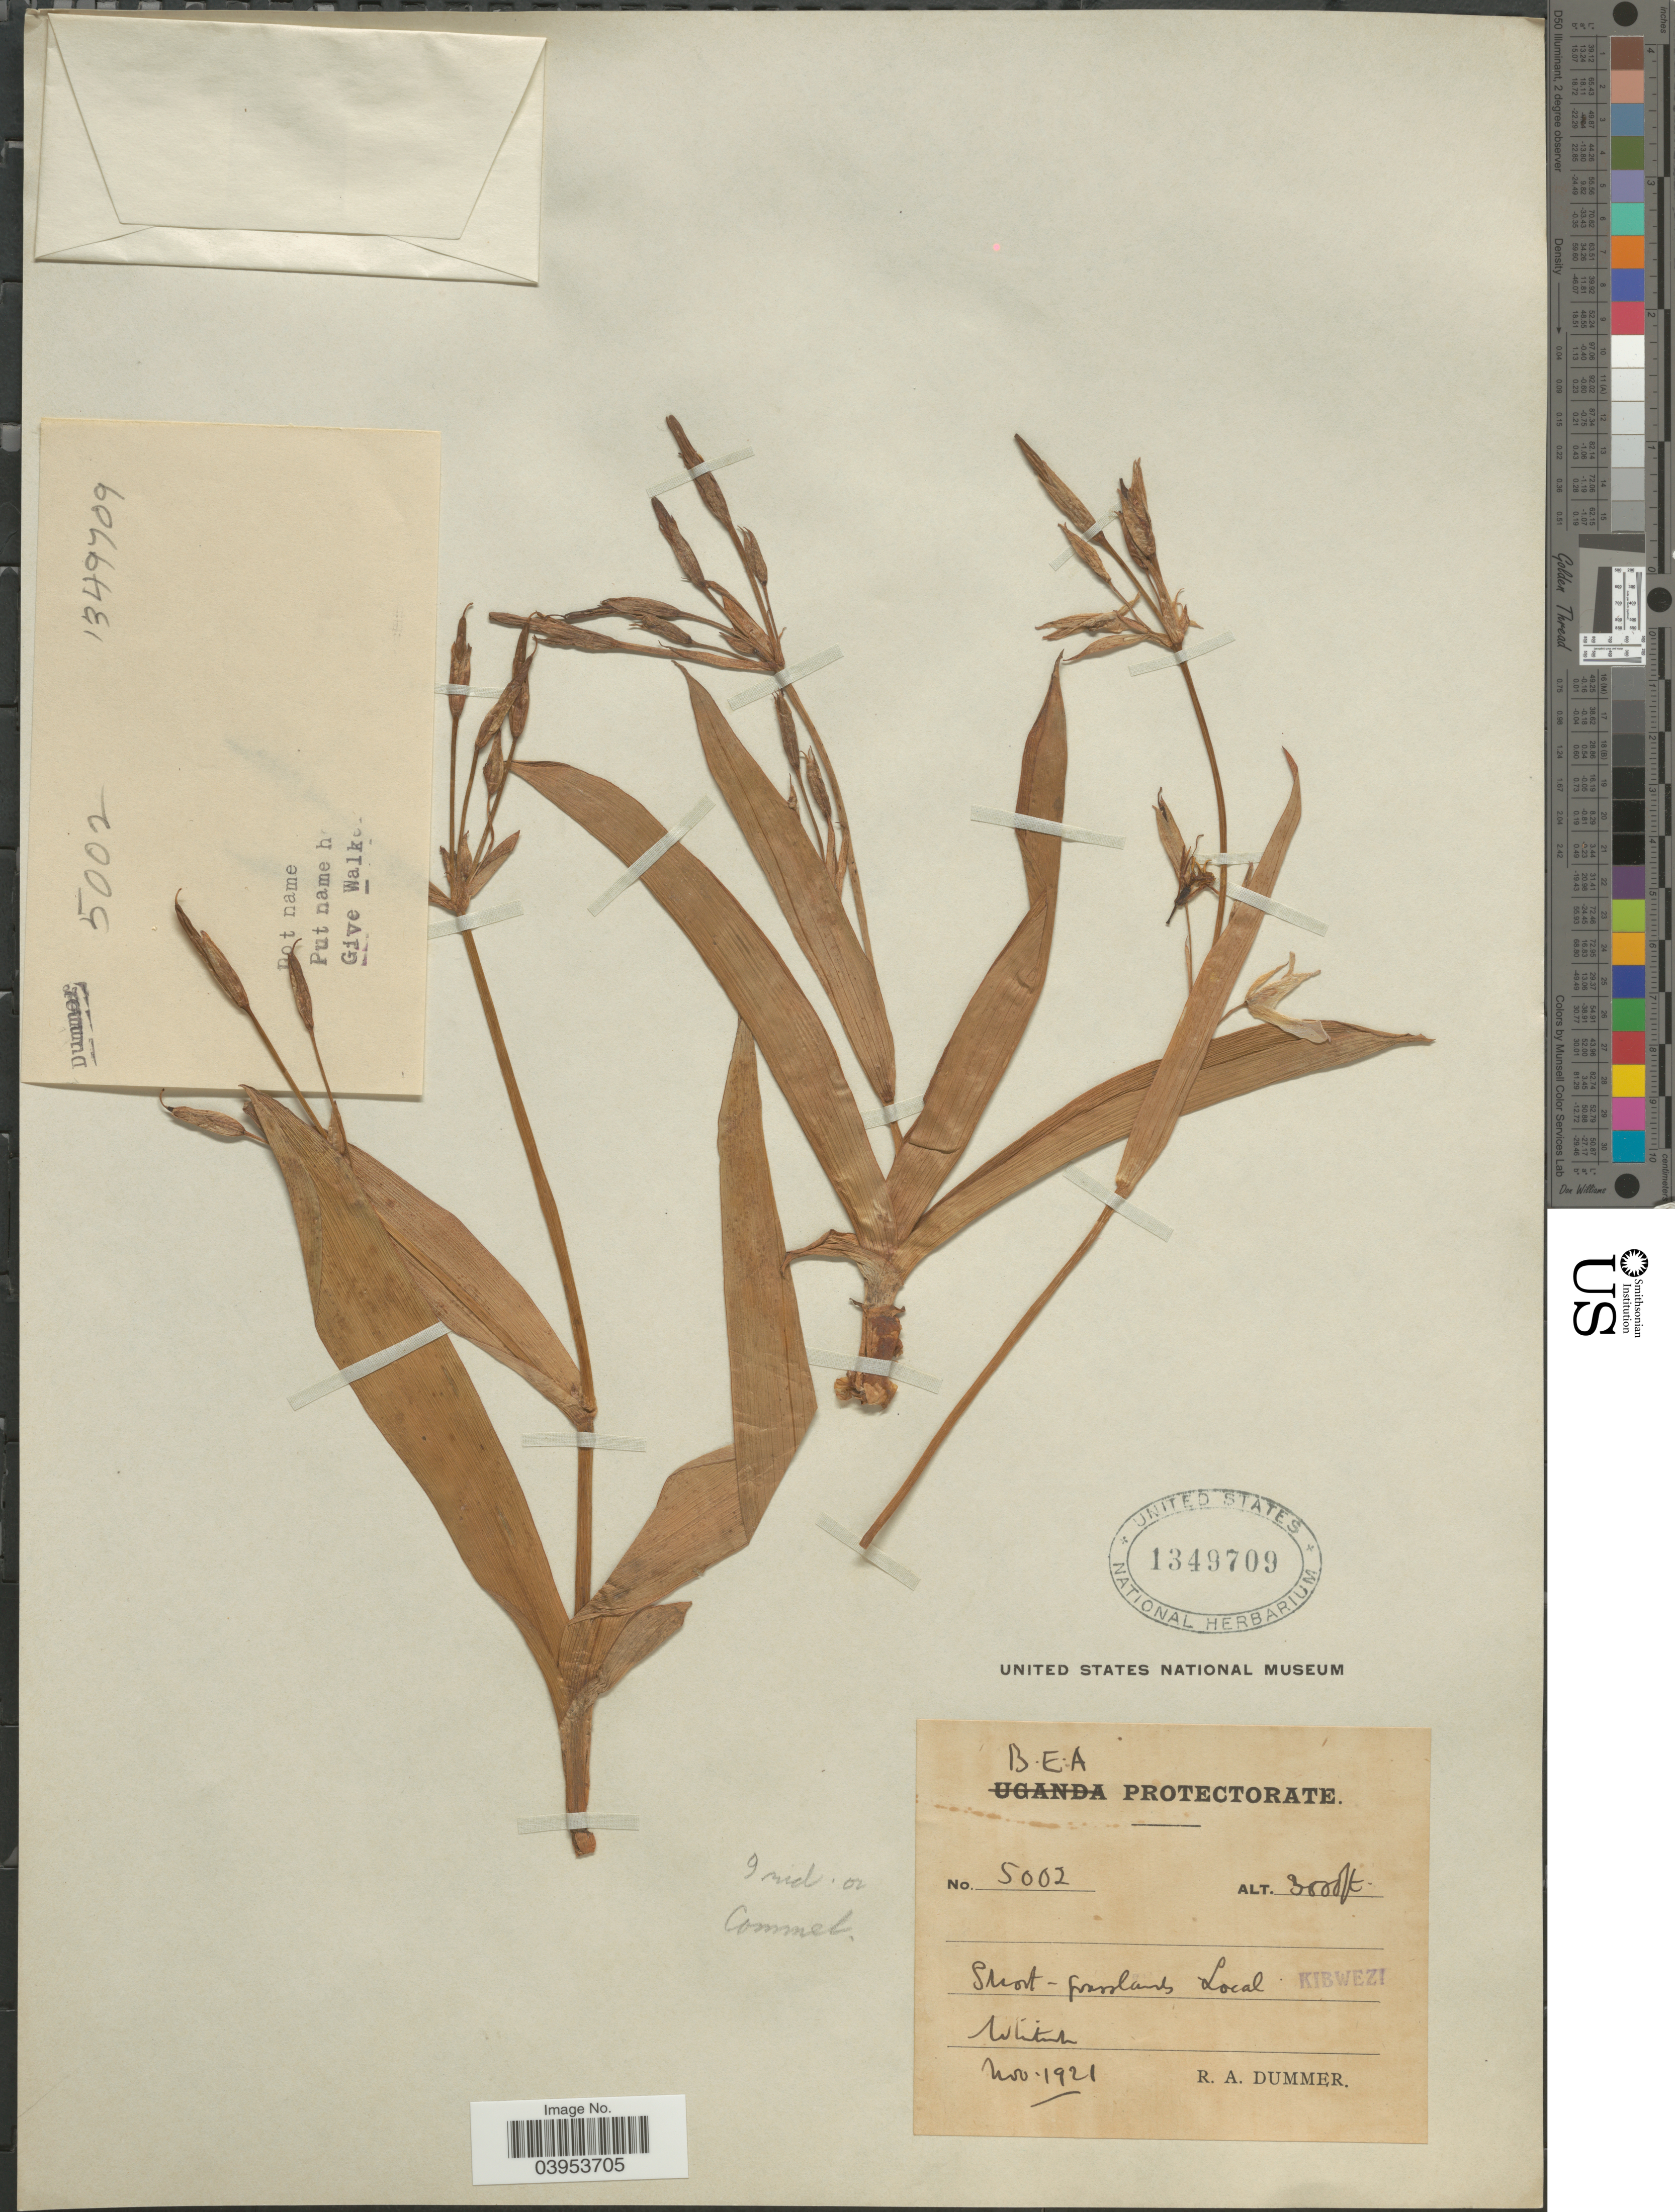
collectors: R. Dümmer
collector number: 5002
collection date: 1921-11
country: Kenya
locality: B.E.A. Protectorate. Kibwezi.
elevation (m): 914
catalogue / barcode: US 1349709